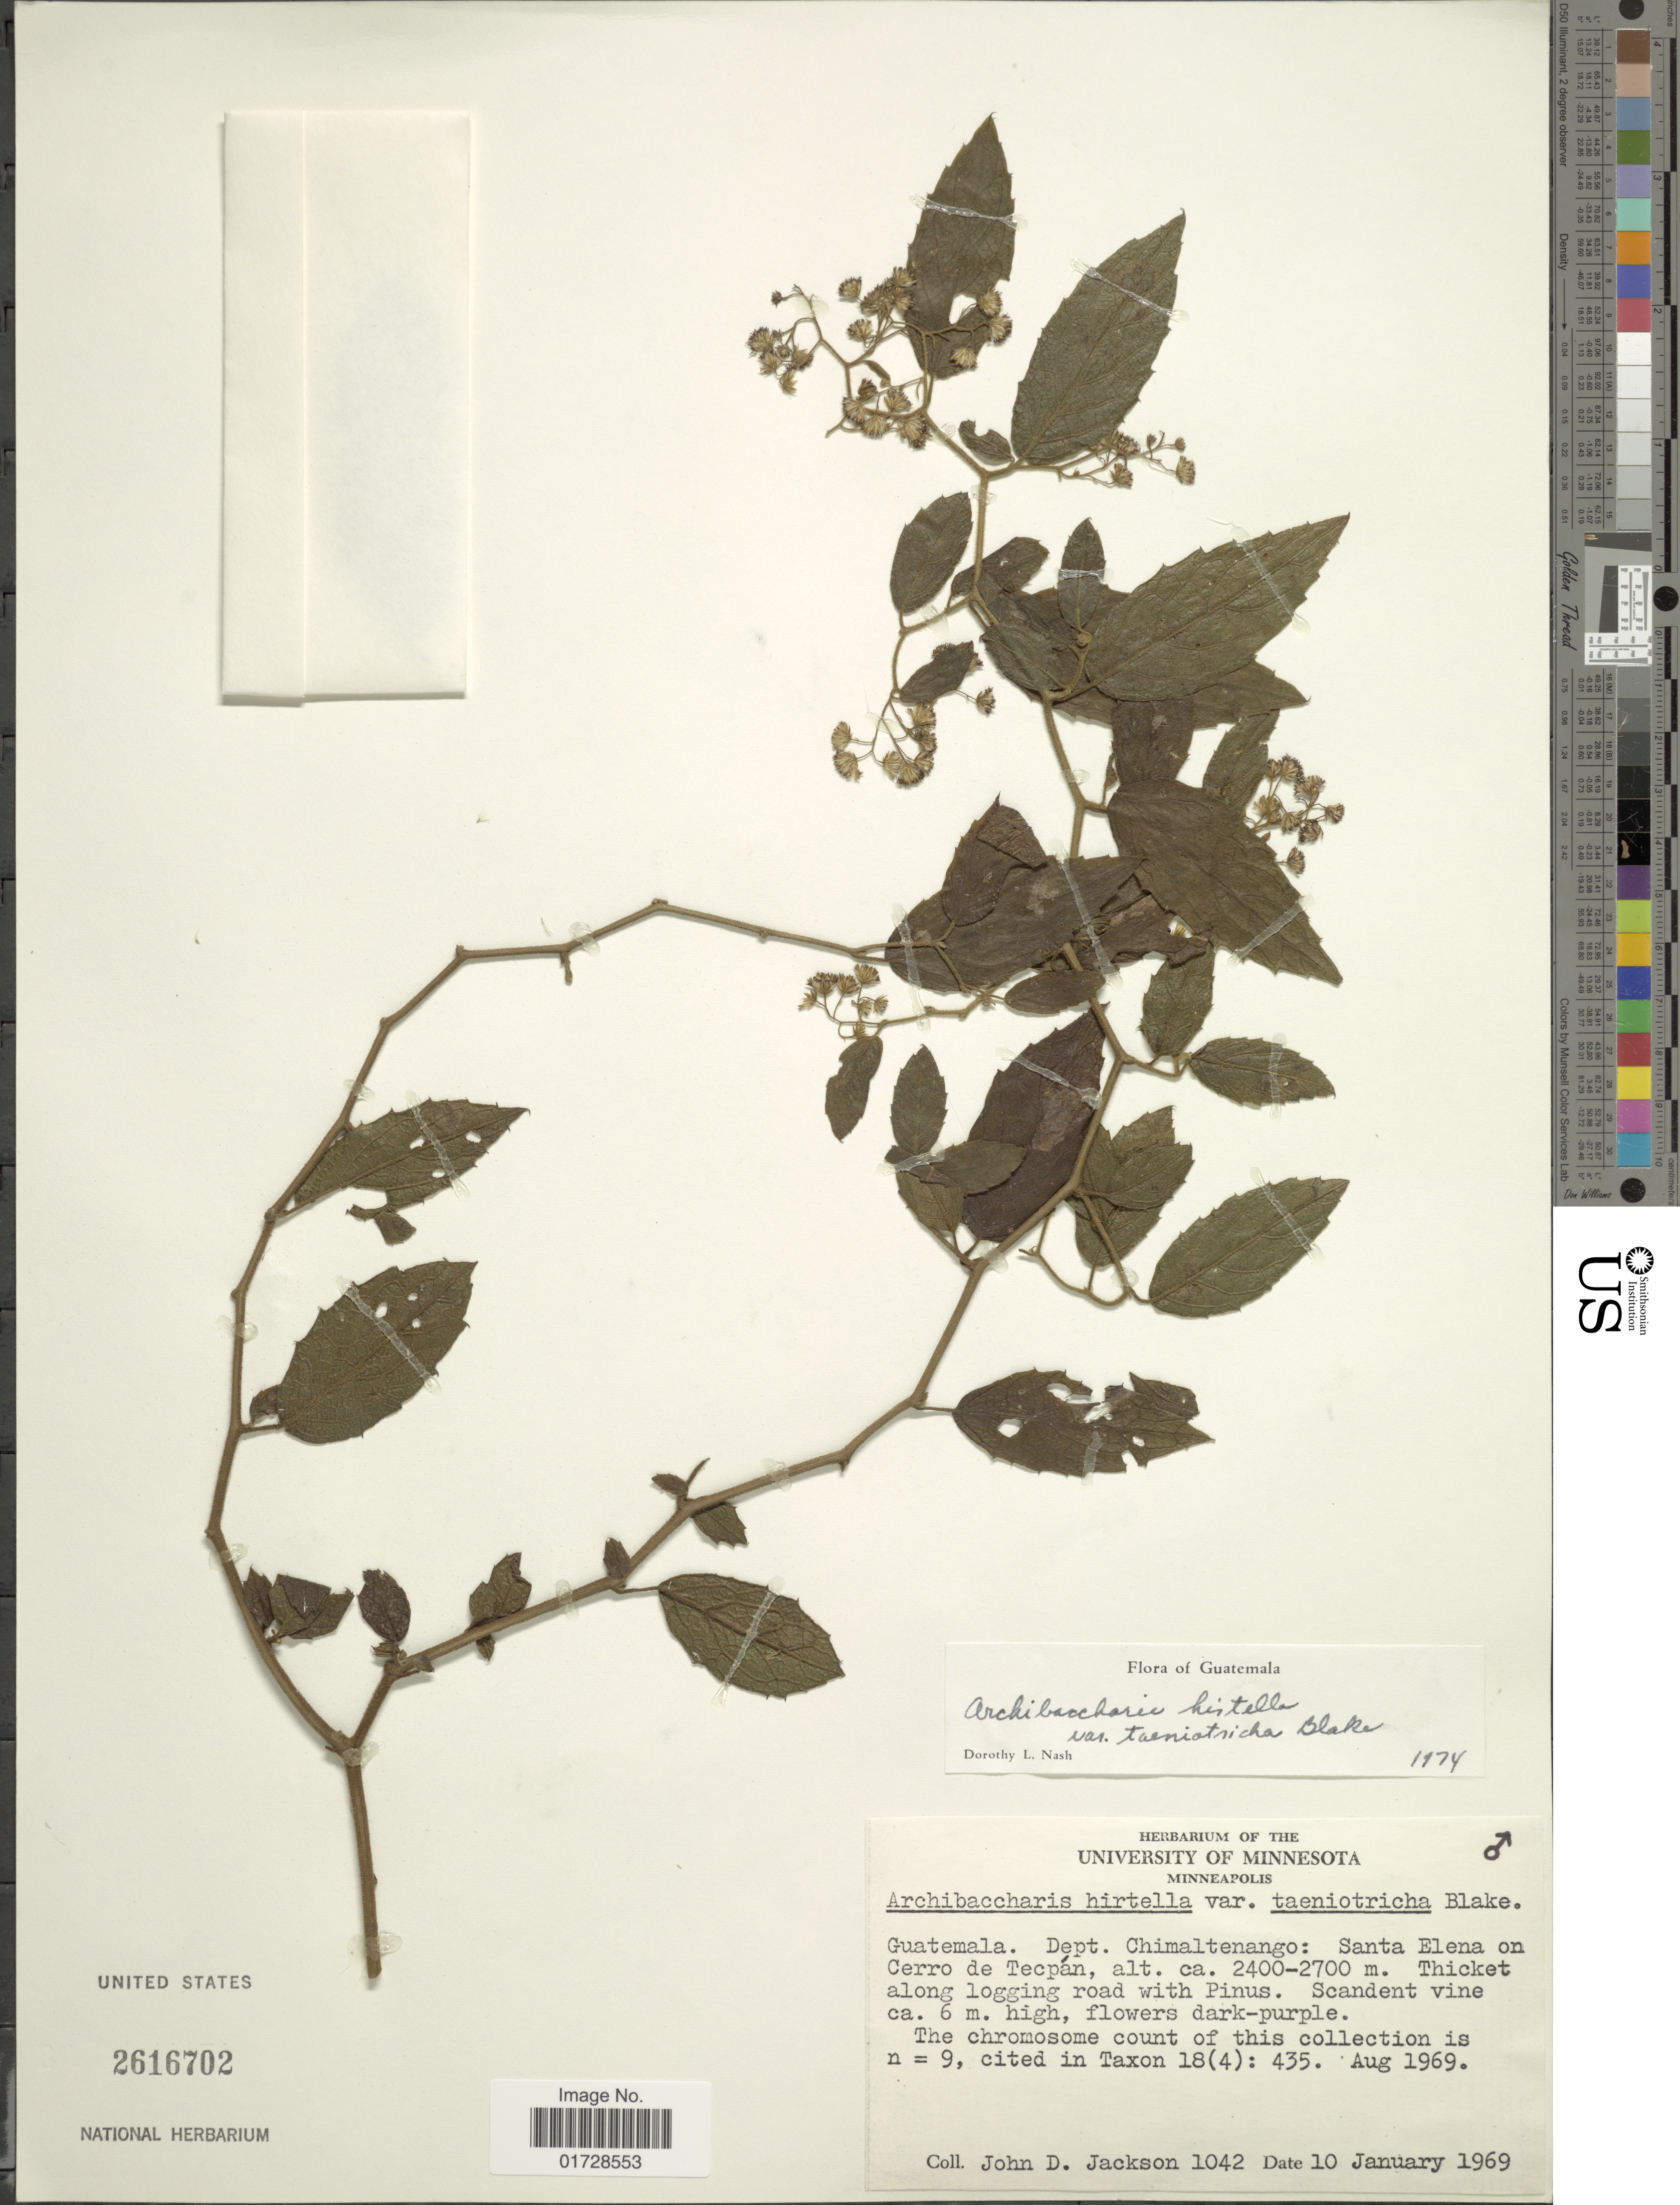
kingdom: Plantae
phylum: Tracheophyta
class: Magnoliopsida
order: Asterales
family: Asteraceae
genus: Archibaccharis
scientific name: Archibaccharis hirtella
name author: (DC.) Heering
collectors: J. Jackson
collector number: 1042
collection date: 1969-01-10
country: Guatemala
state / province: Chimaltenango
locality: Santa Elena on Cerro de Tecpan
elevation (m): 2400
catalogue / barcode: US 2616702